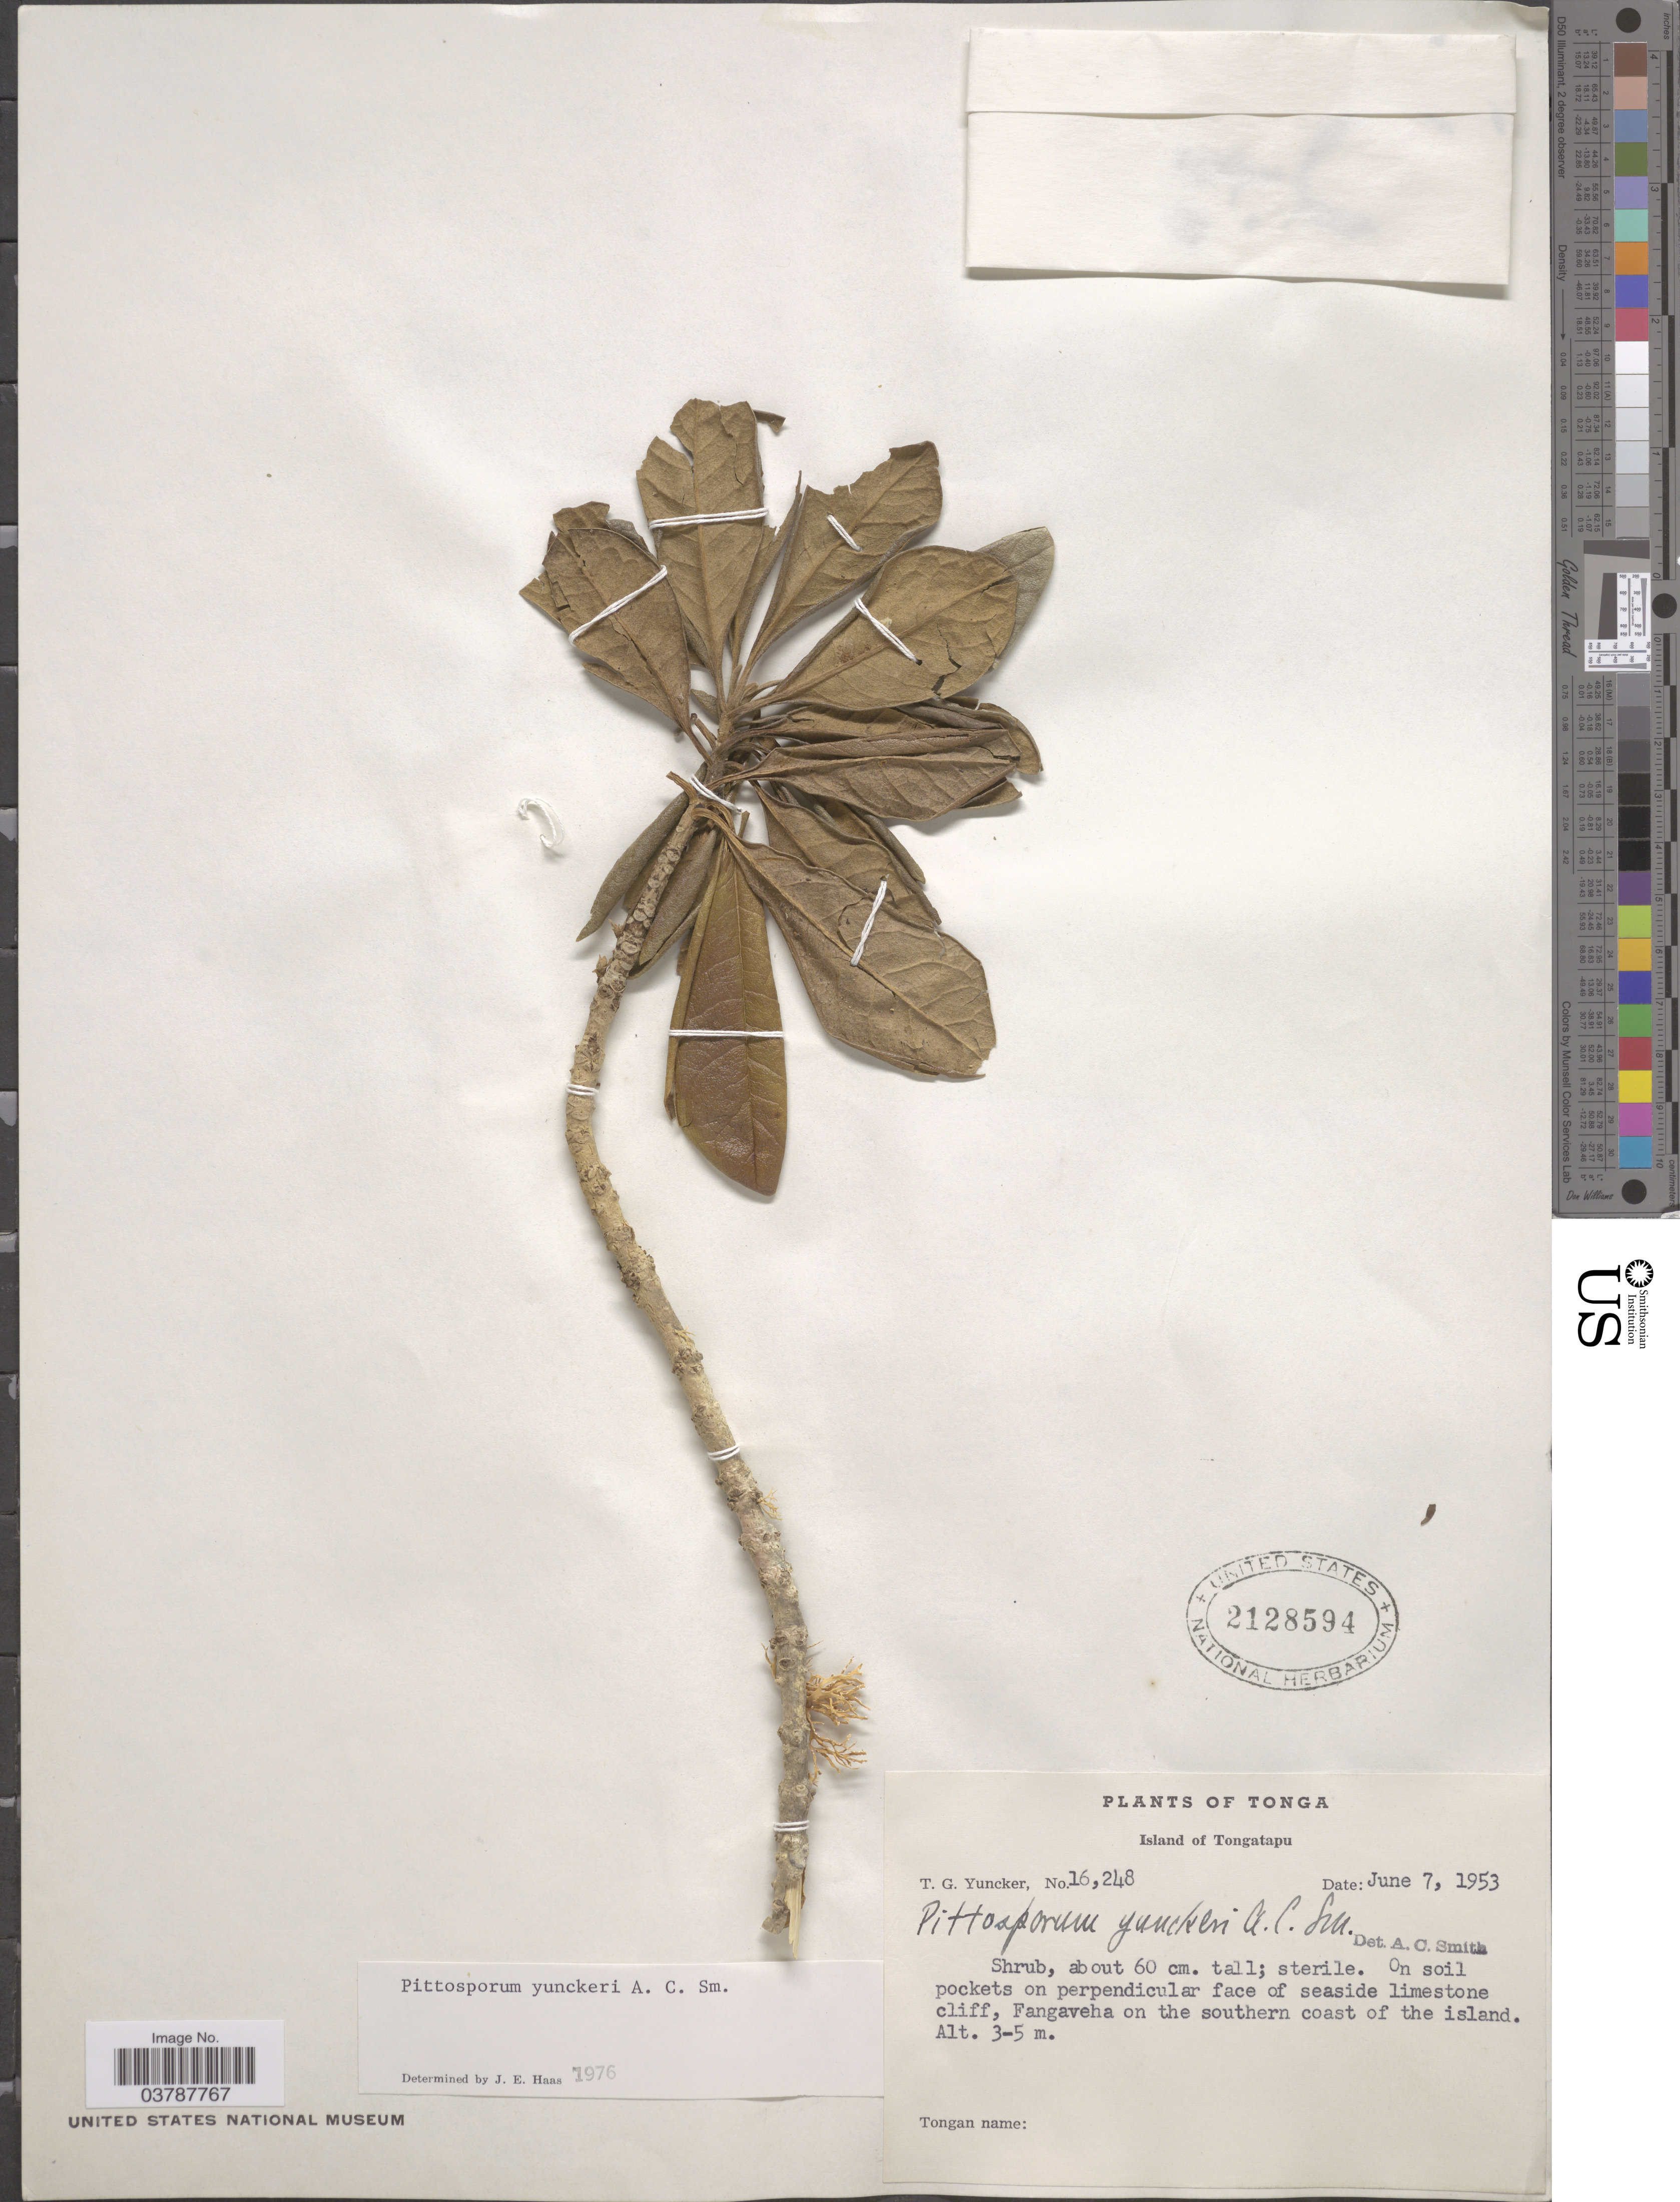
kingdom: Plantae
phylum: Tracheophyta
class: Magnoliopsida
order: Apiales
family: Pittosporaceae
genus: Pittosporum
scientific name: Pittosporum yunckeri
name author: A.C. Sm.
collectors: T. G. Yuncker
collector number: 16248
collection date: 1953-06-07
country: Tonga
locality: Island of Tongatapu. On perpendicular face of seaside limestone cliff, Fangaveha on the southern coast of the island.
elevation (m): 3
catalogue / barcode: US 2128594